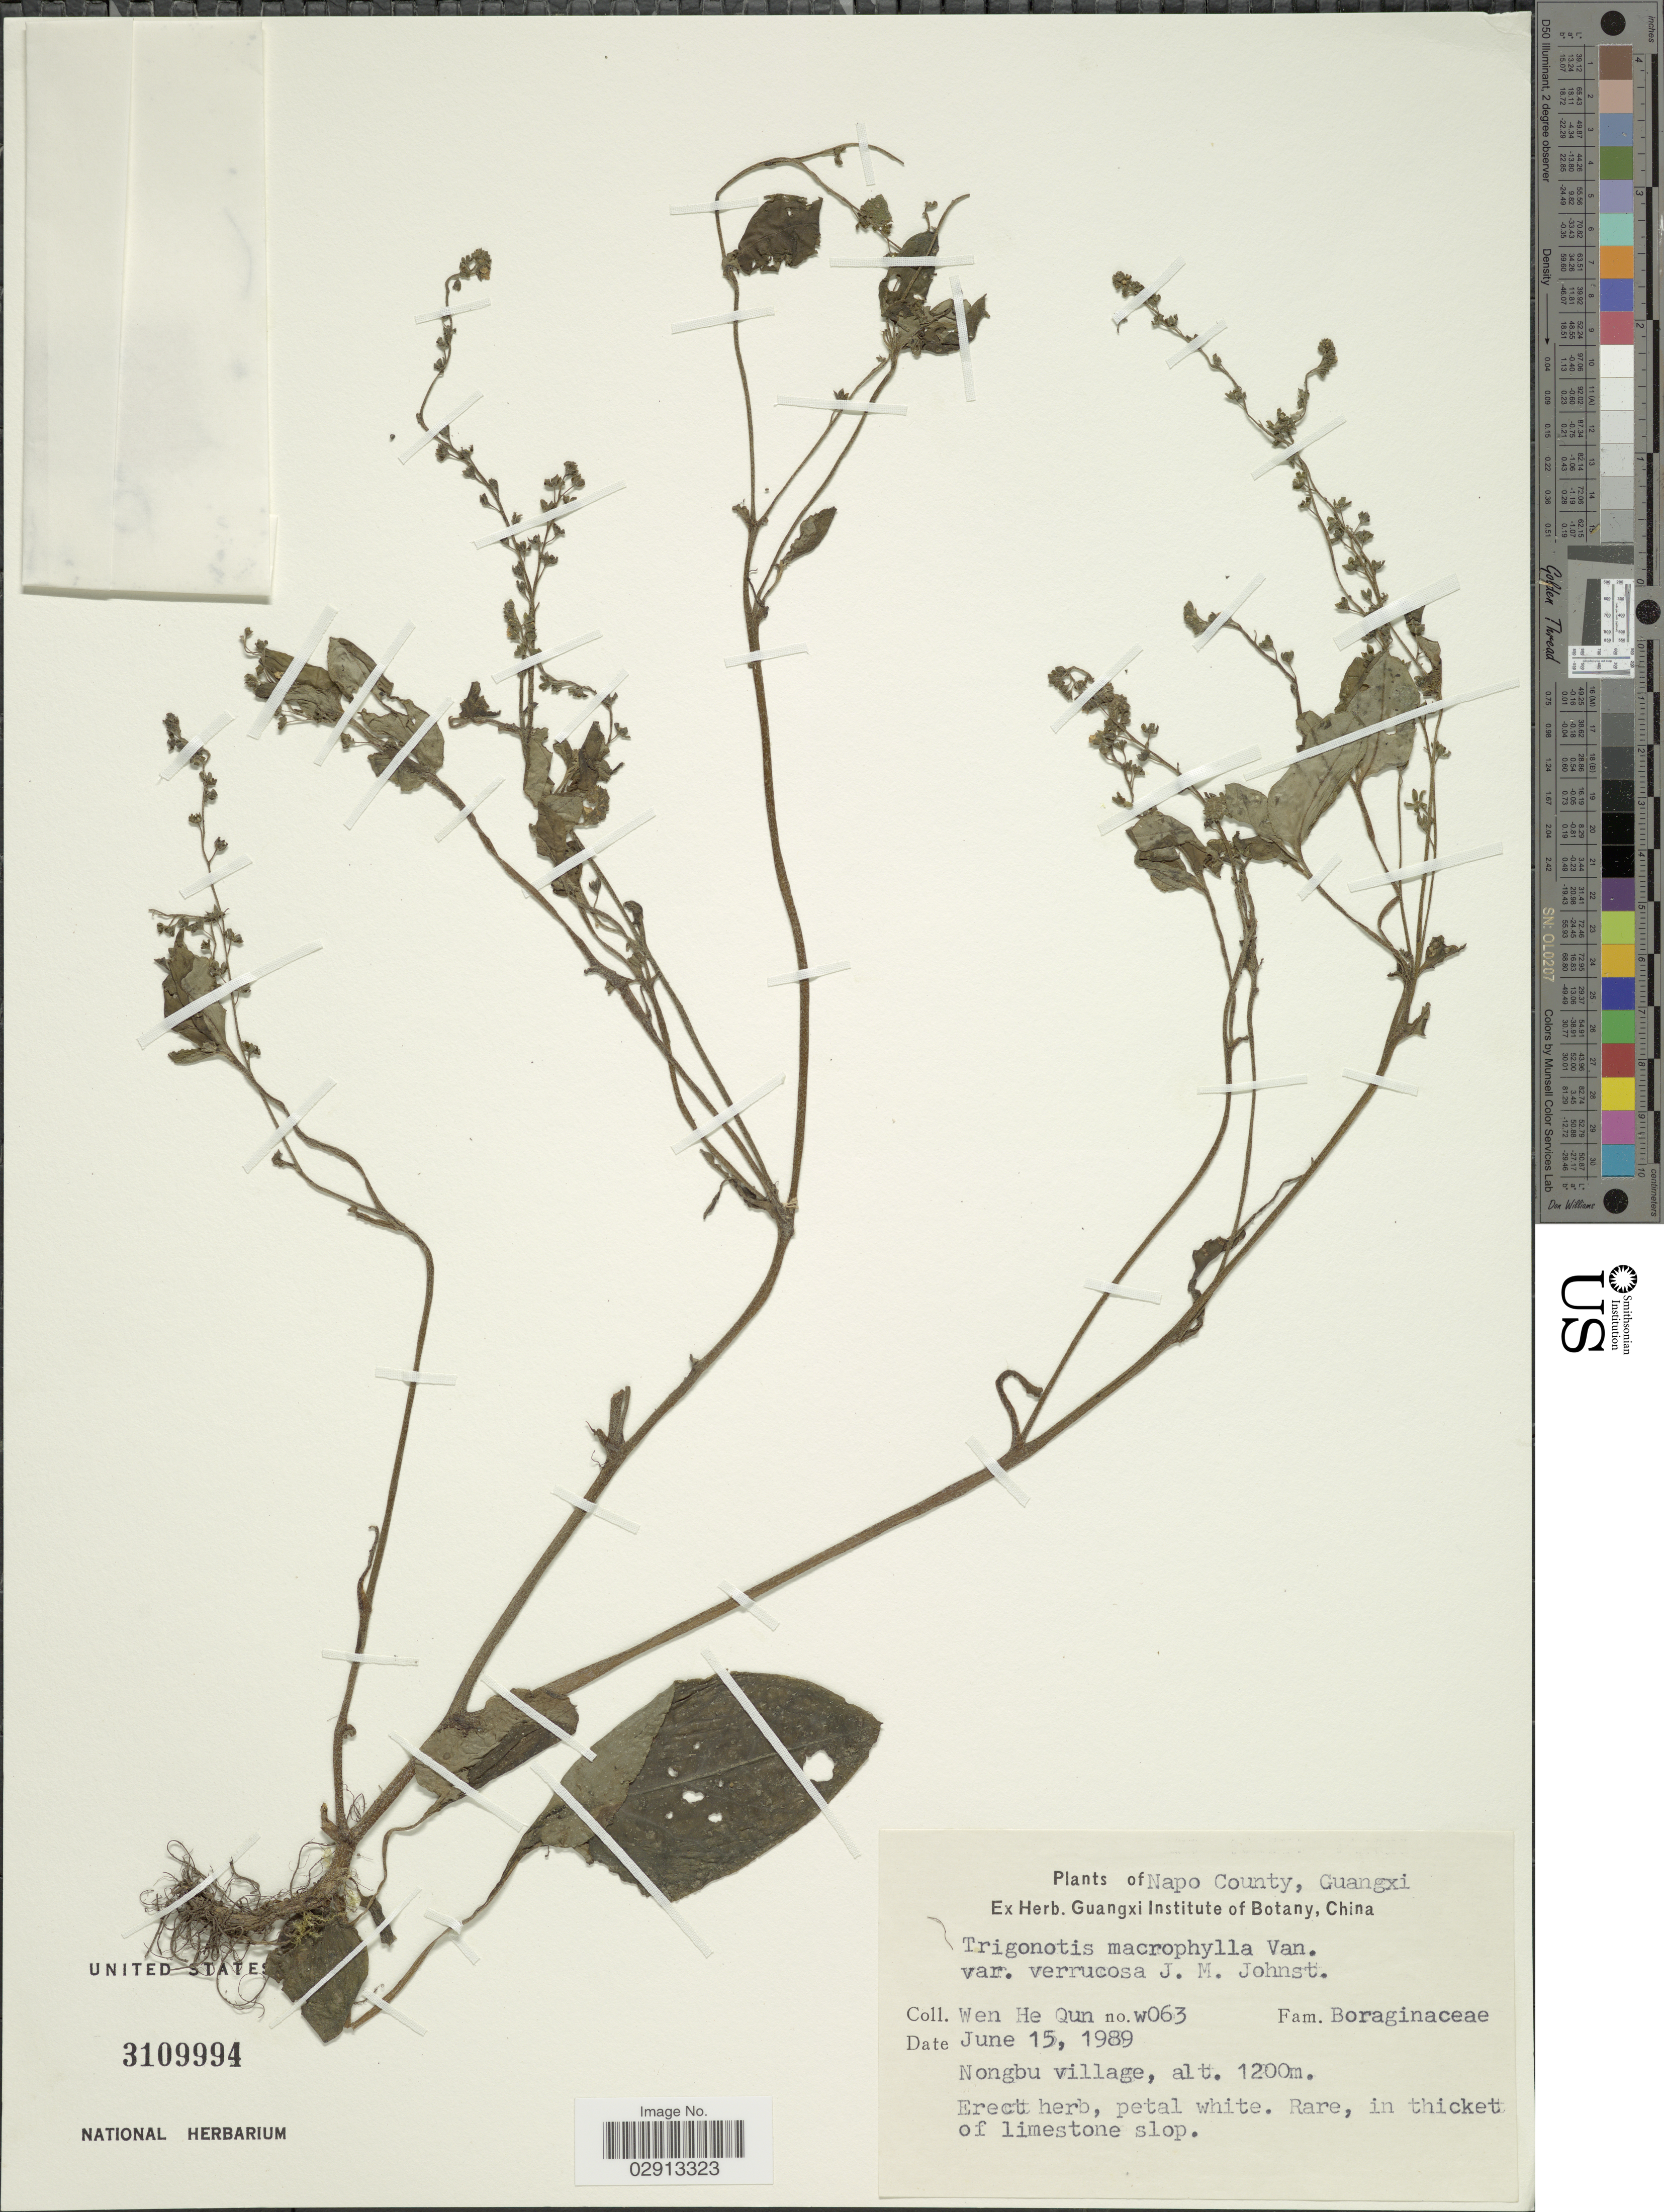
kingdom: Plantae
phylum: Tracheophyta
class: Magnoliopsida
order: Boraginales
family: Boraginaceae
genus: Trigonotis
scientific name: Trigonotis macrophylla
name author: Vaniot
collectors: H. Wen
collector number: W063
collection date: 1989-06-15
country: China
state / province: Guangxi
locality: Napo County, Guangxi. Nongbu village.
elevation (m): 1200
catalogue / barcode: US 3109994